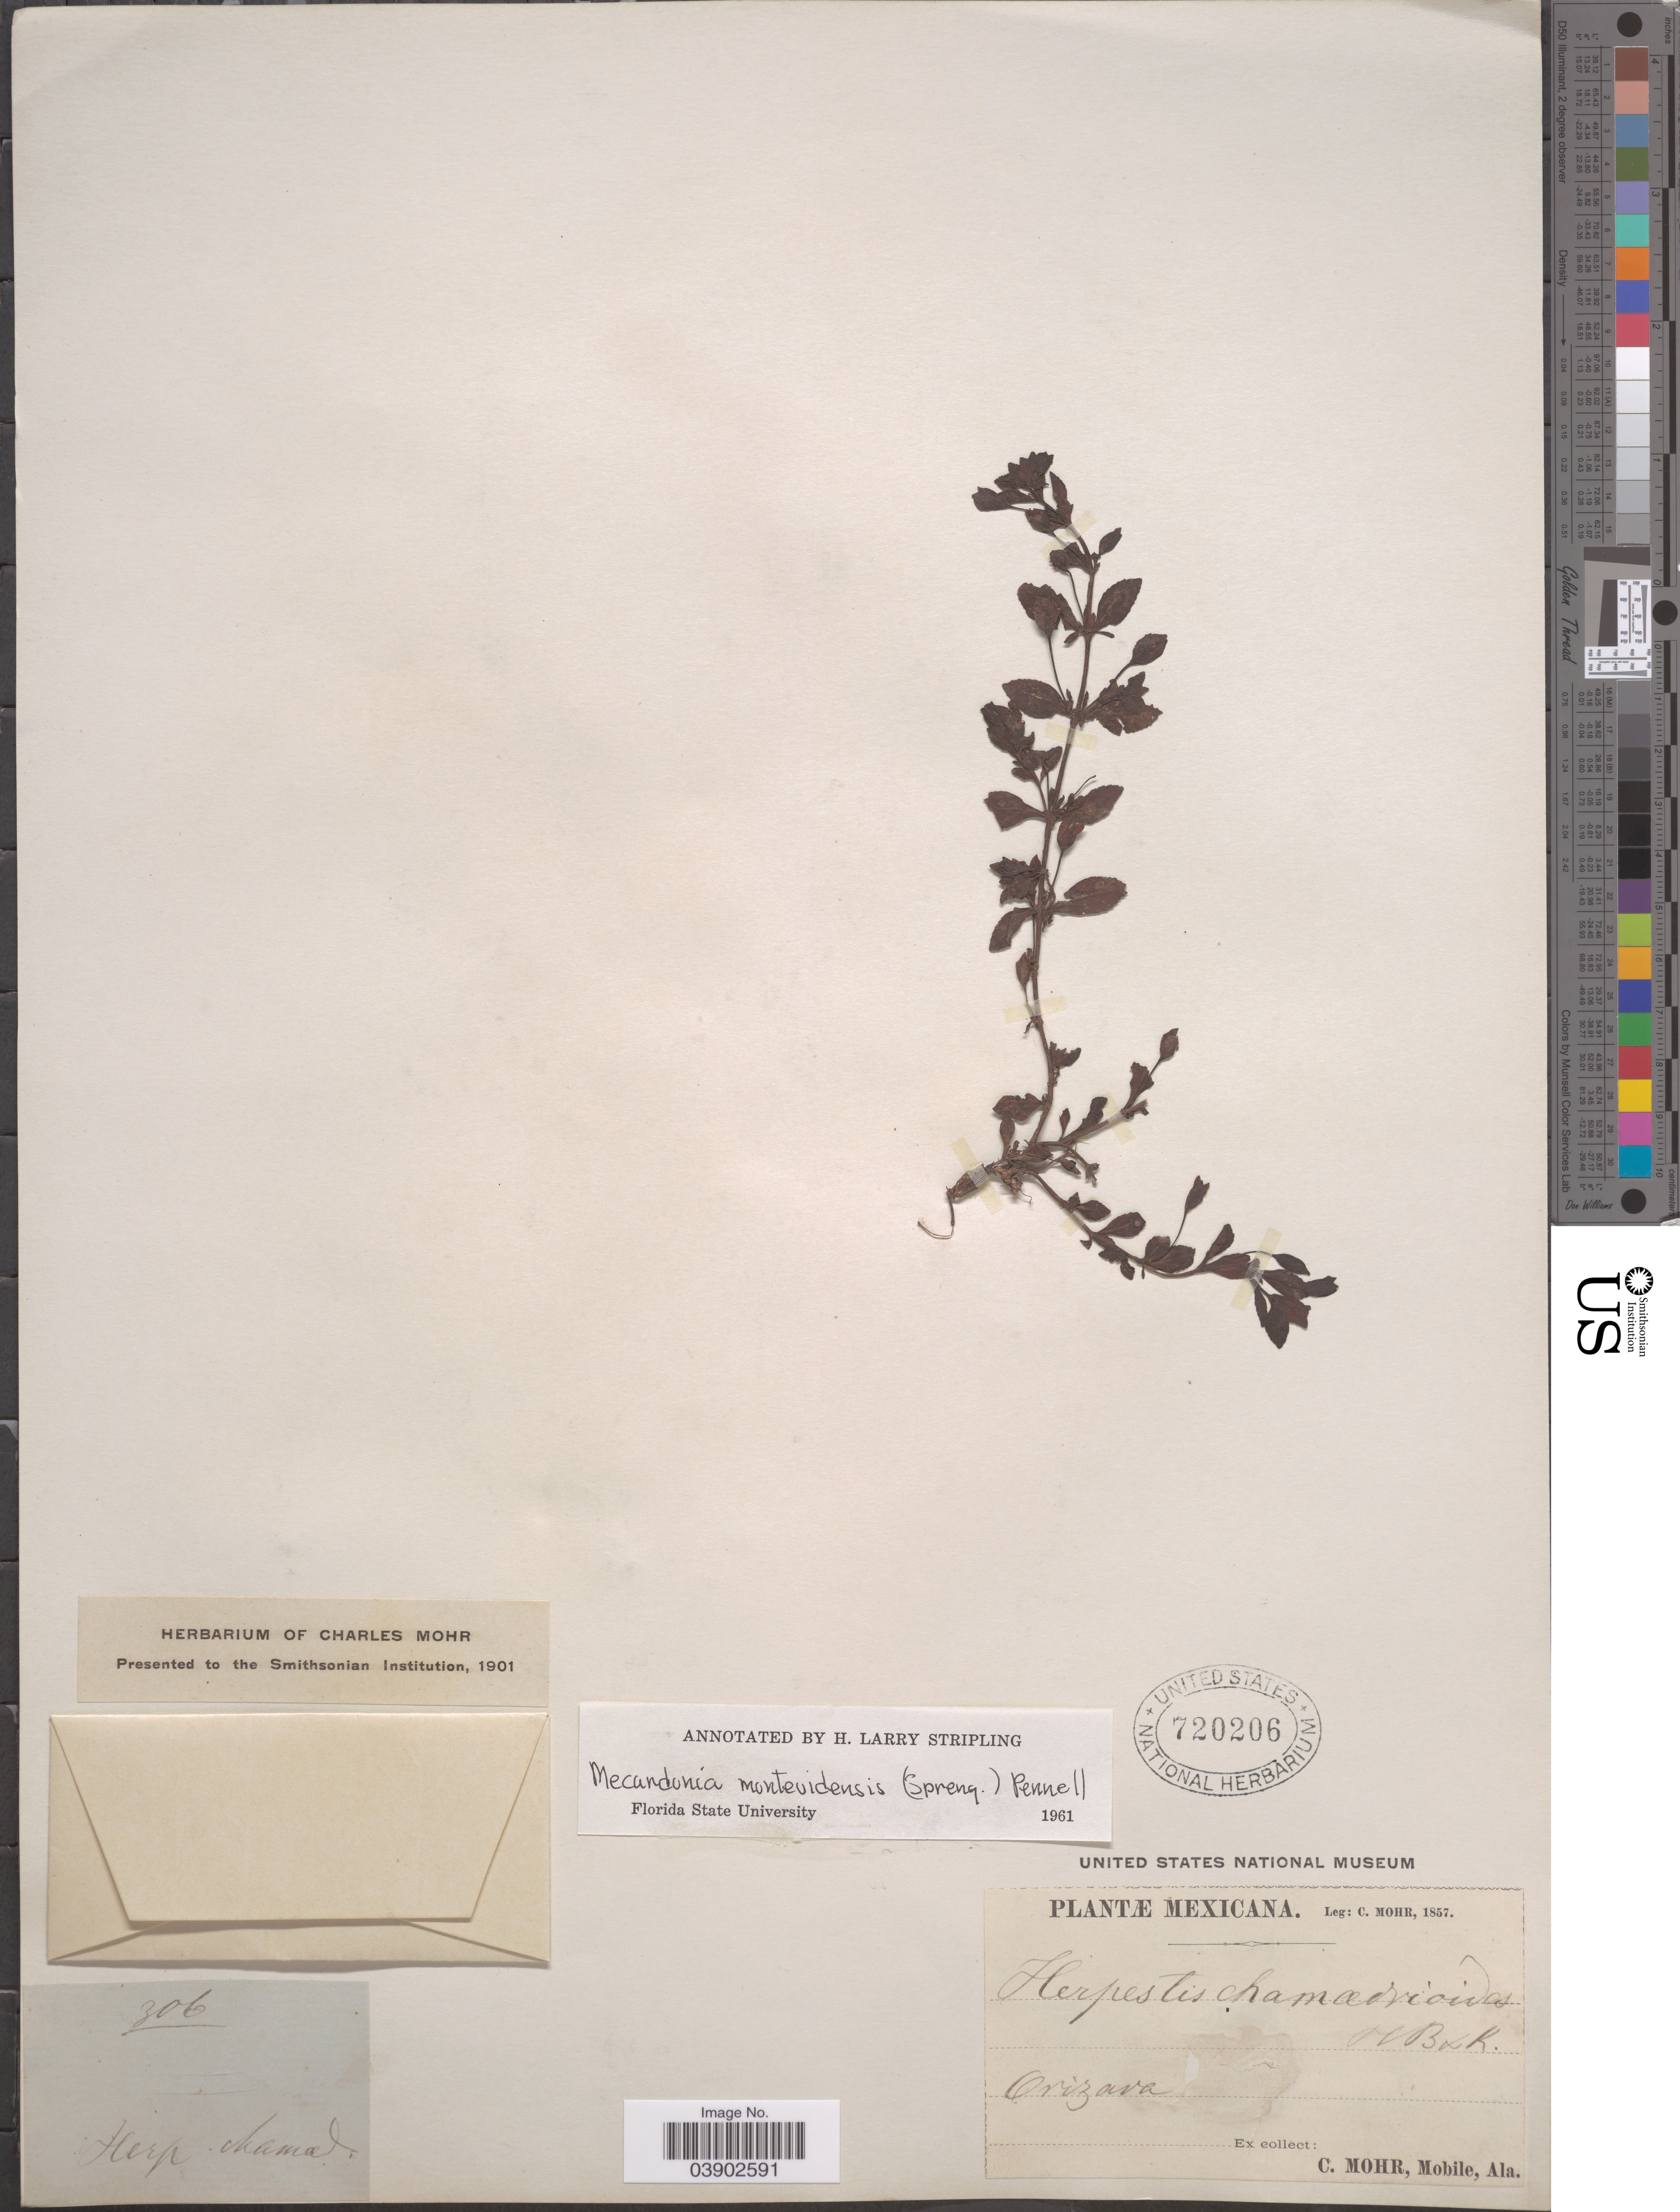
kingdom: Plantae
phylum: Tracheophyta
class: Magnoliopsida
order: Lamiales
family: Plantaginaceae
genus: Mecardonia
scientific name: Mecardonia procumbens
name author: (Mill.) Small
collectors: C. T. Mohr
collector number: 306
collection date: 1857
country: Mexico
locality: Orizava.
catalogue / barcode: US 720206